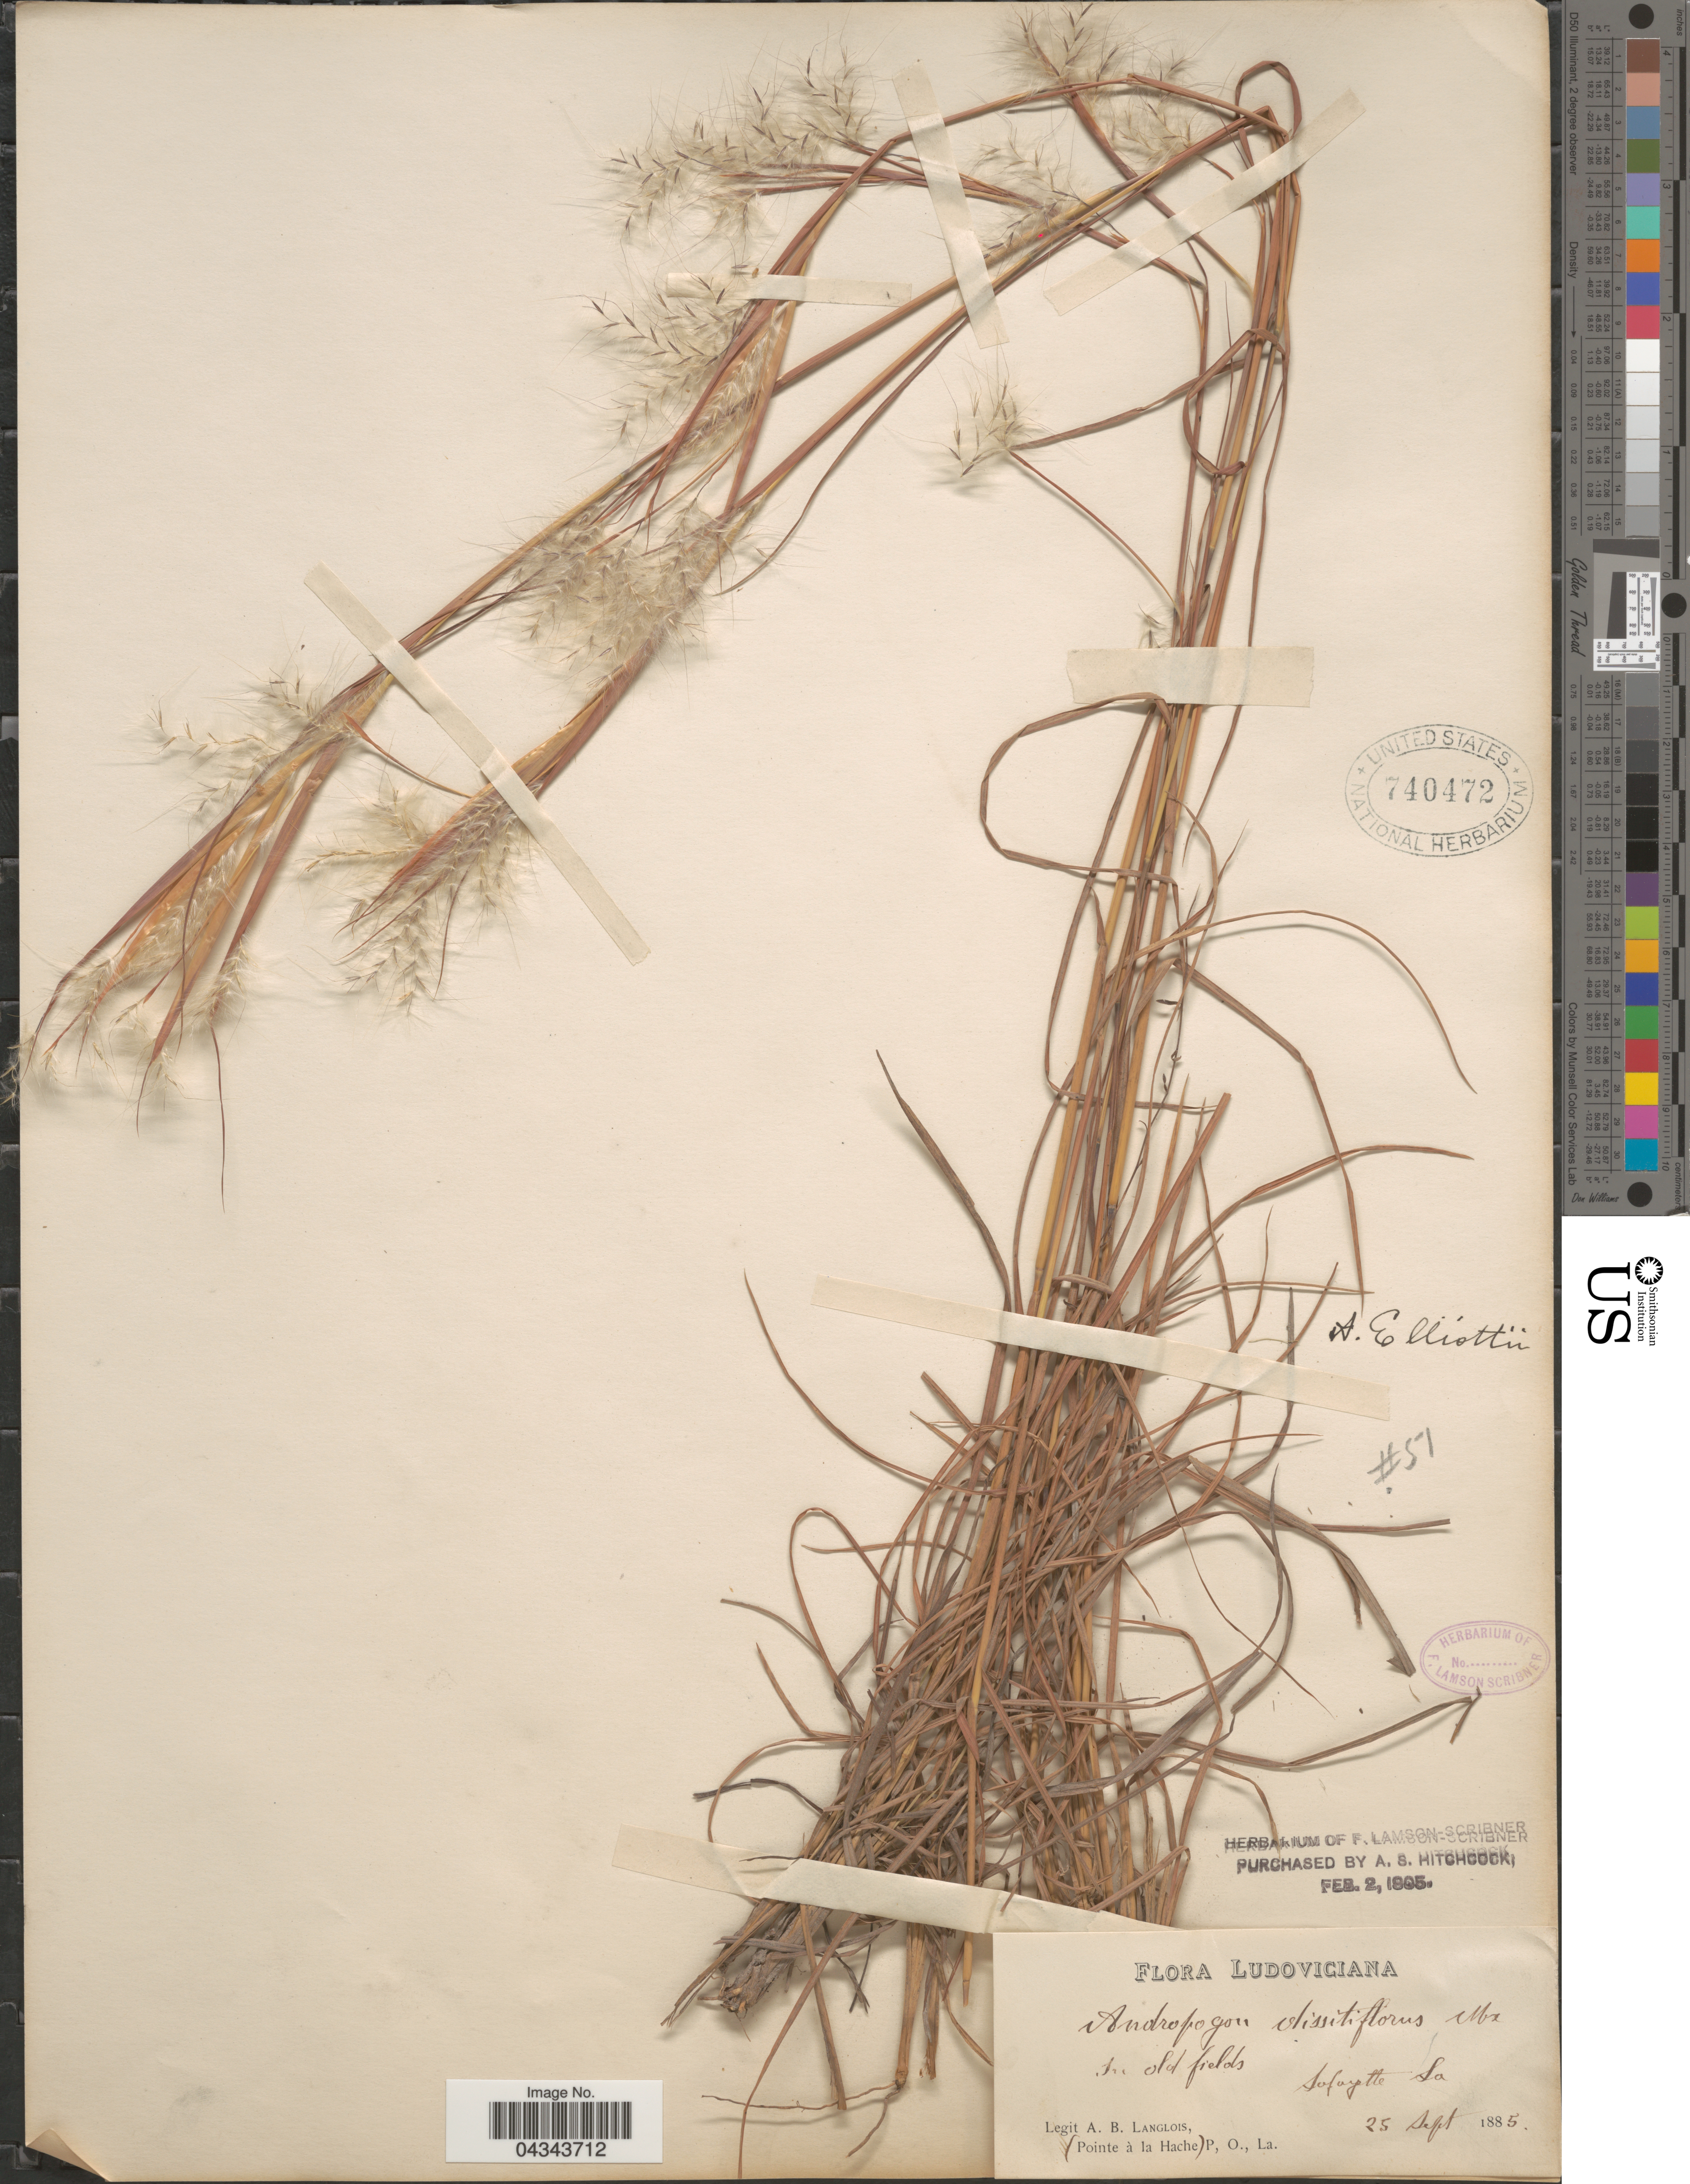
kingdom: Plantae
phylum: Tracheophyta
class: Liliopsida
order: Poales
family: Poaceae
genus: Andropogon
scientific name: Andropogon ternarius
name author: Michx.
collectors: A. Langlois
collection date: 1885-09-25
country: United States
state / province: Louisiana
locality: Ludoviciana. Lafayette.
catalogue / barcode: US 740472